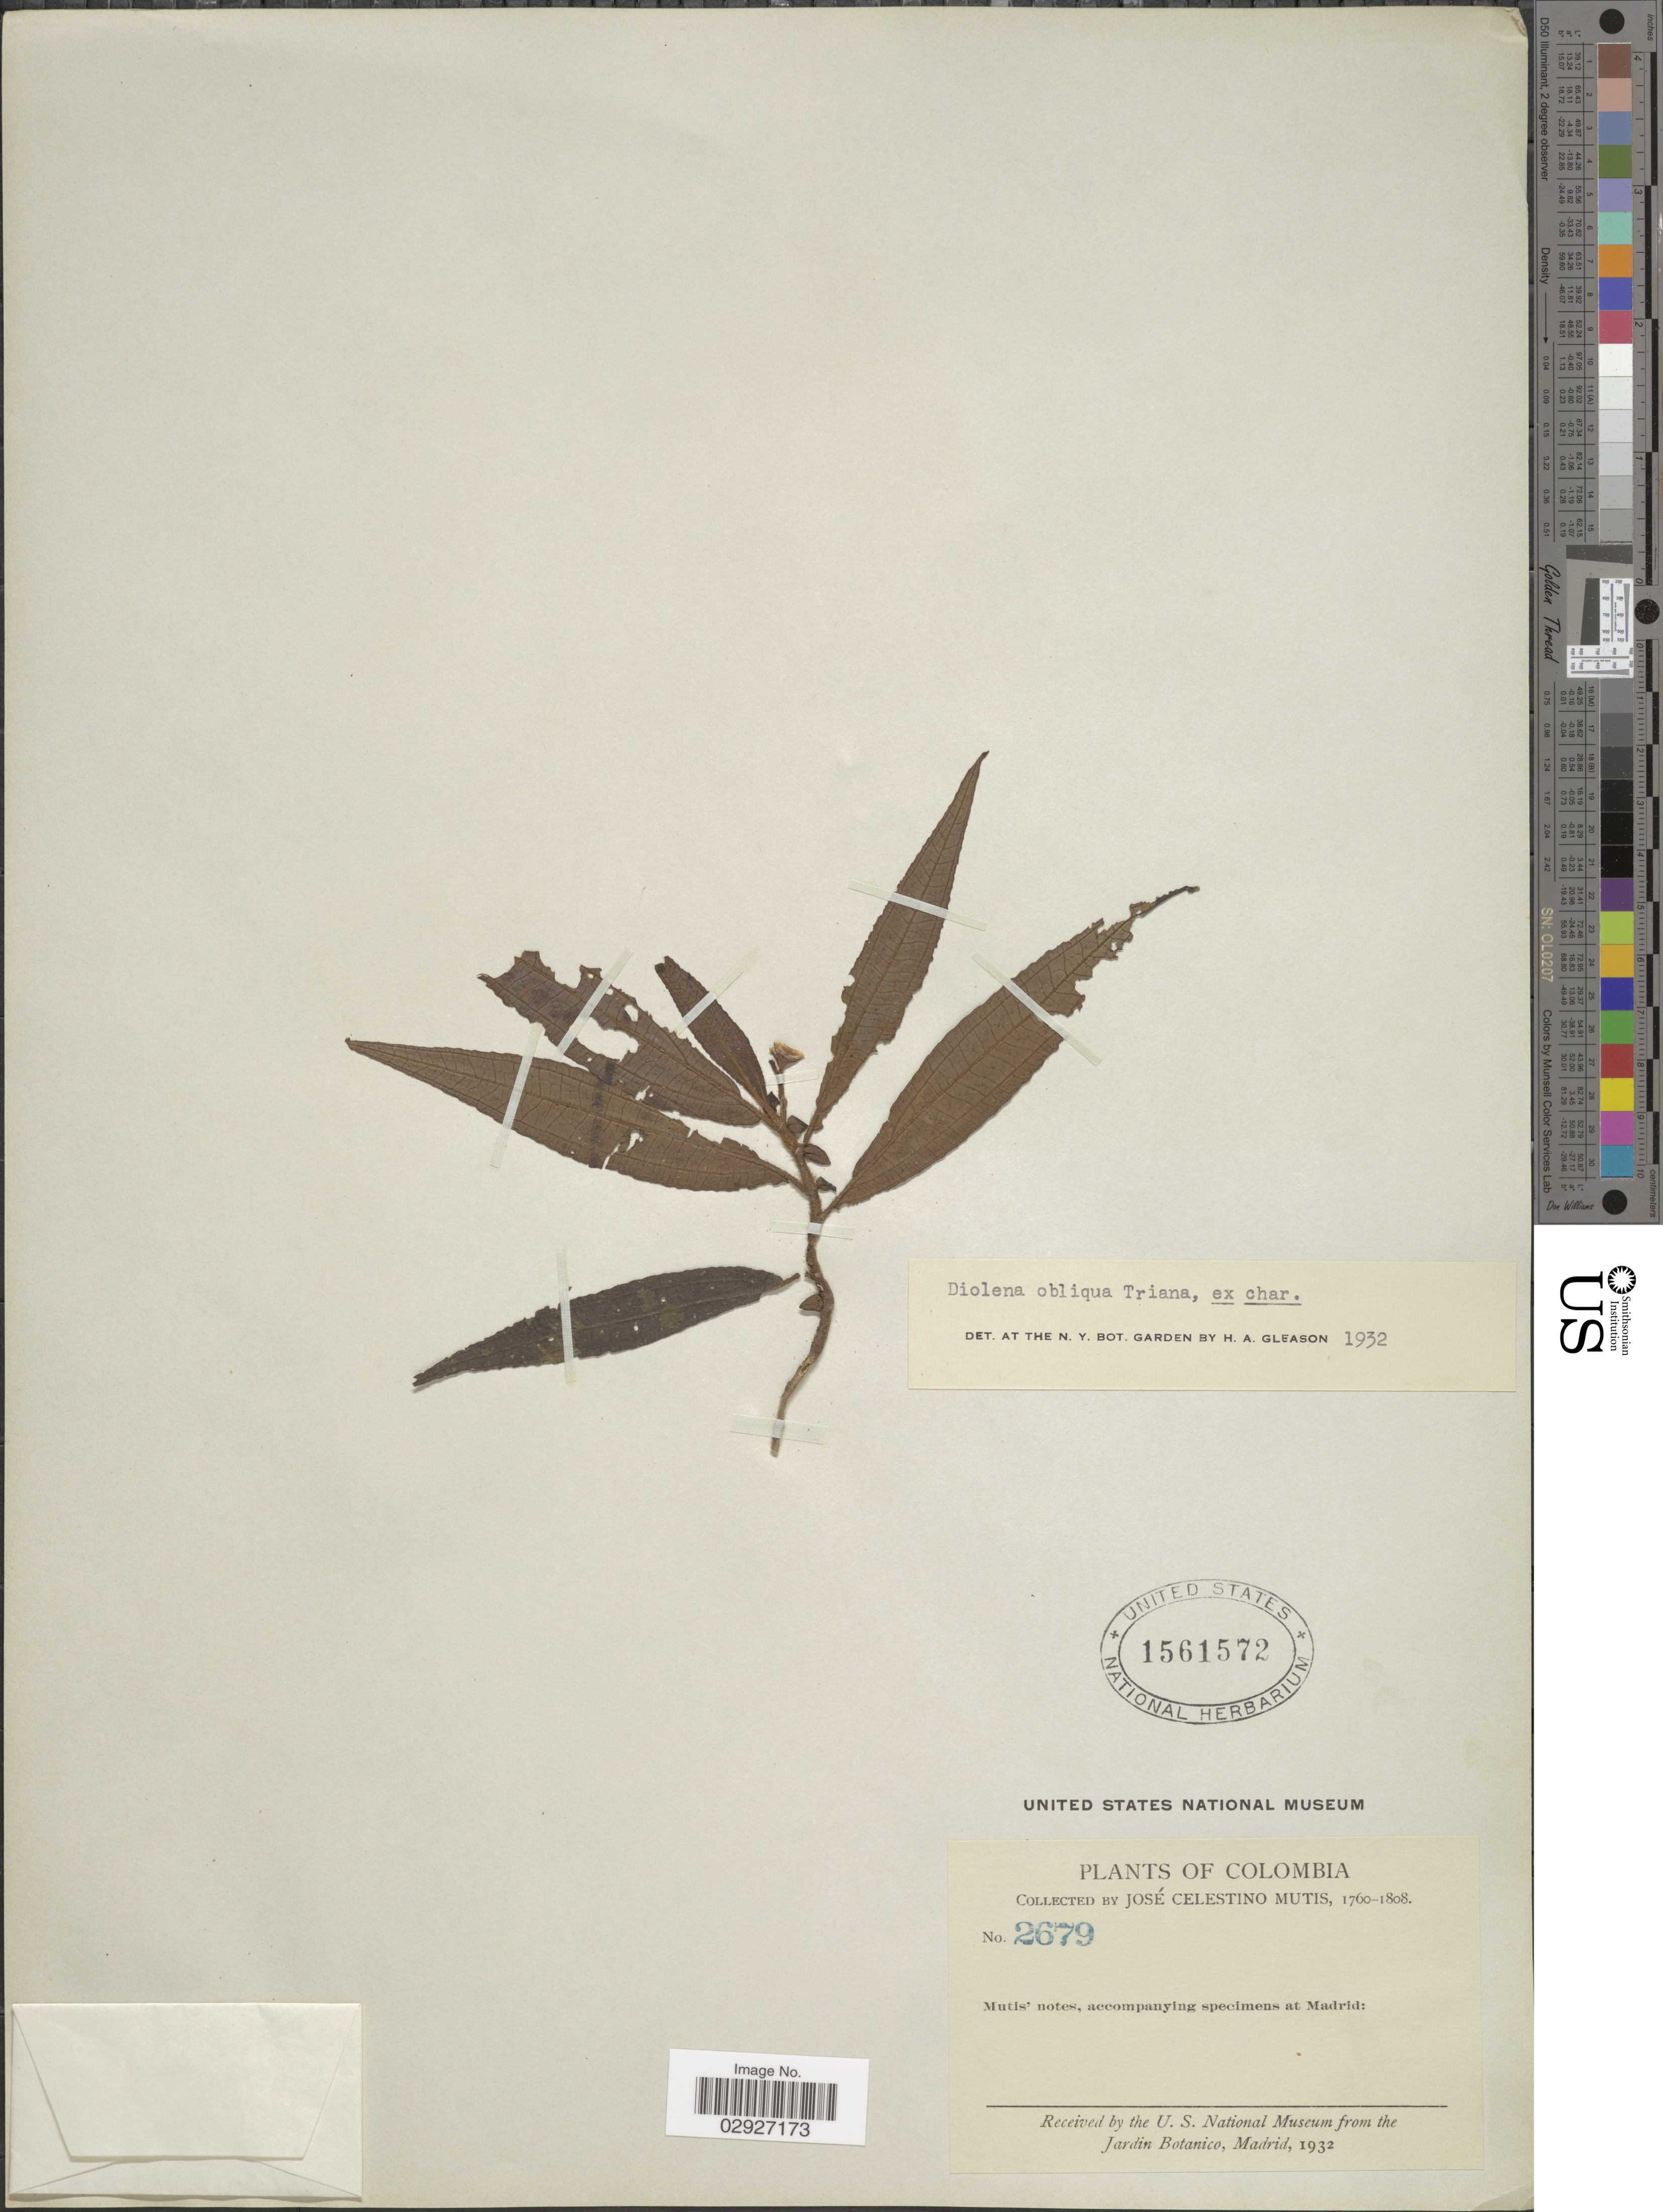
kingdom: Plantae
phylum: Tracheophyta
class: Magnoliopsida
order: Myrtales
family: Melastomataceae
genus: Triolena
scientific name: Triolena obliqua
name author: (Triana) Wurdack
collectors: J. C. B. Mutis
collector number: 2679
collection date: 1760/1808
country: Colombia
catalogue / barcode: US 1561572